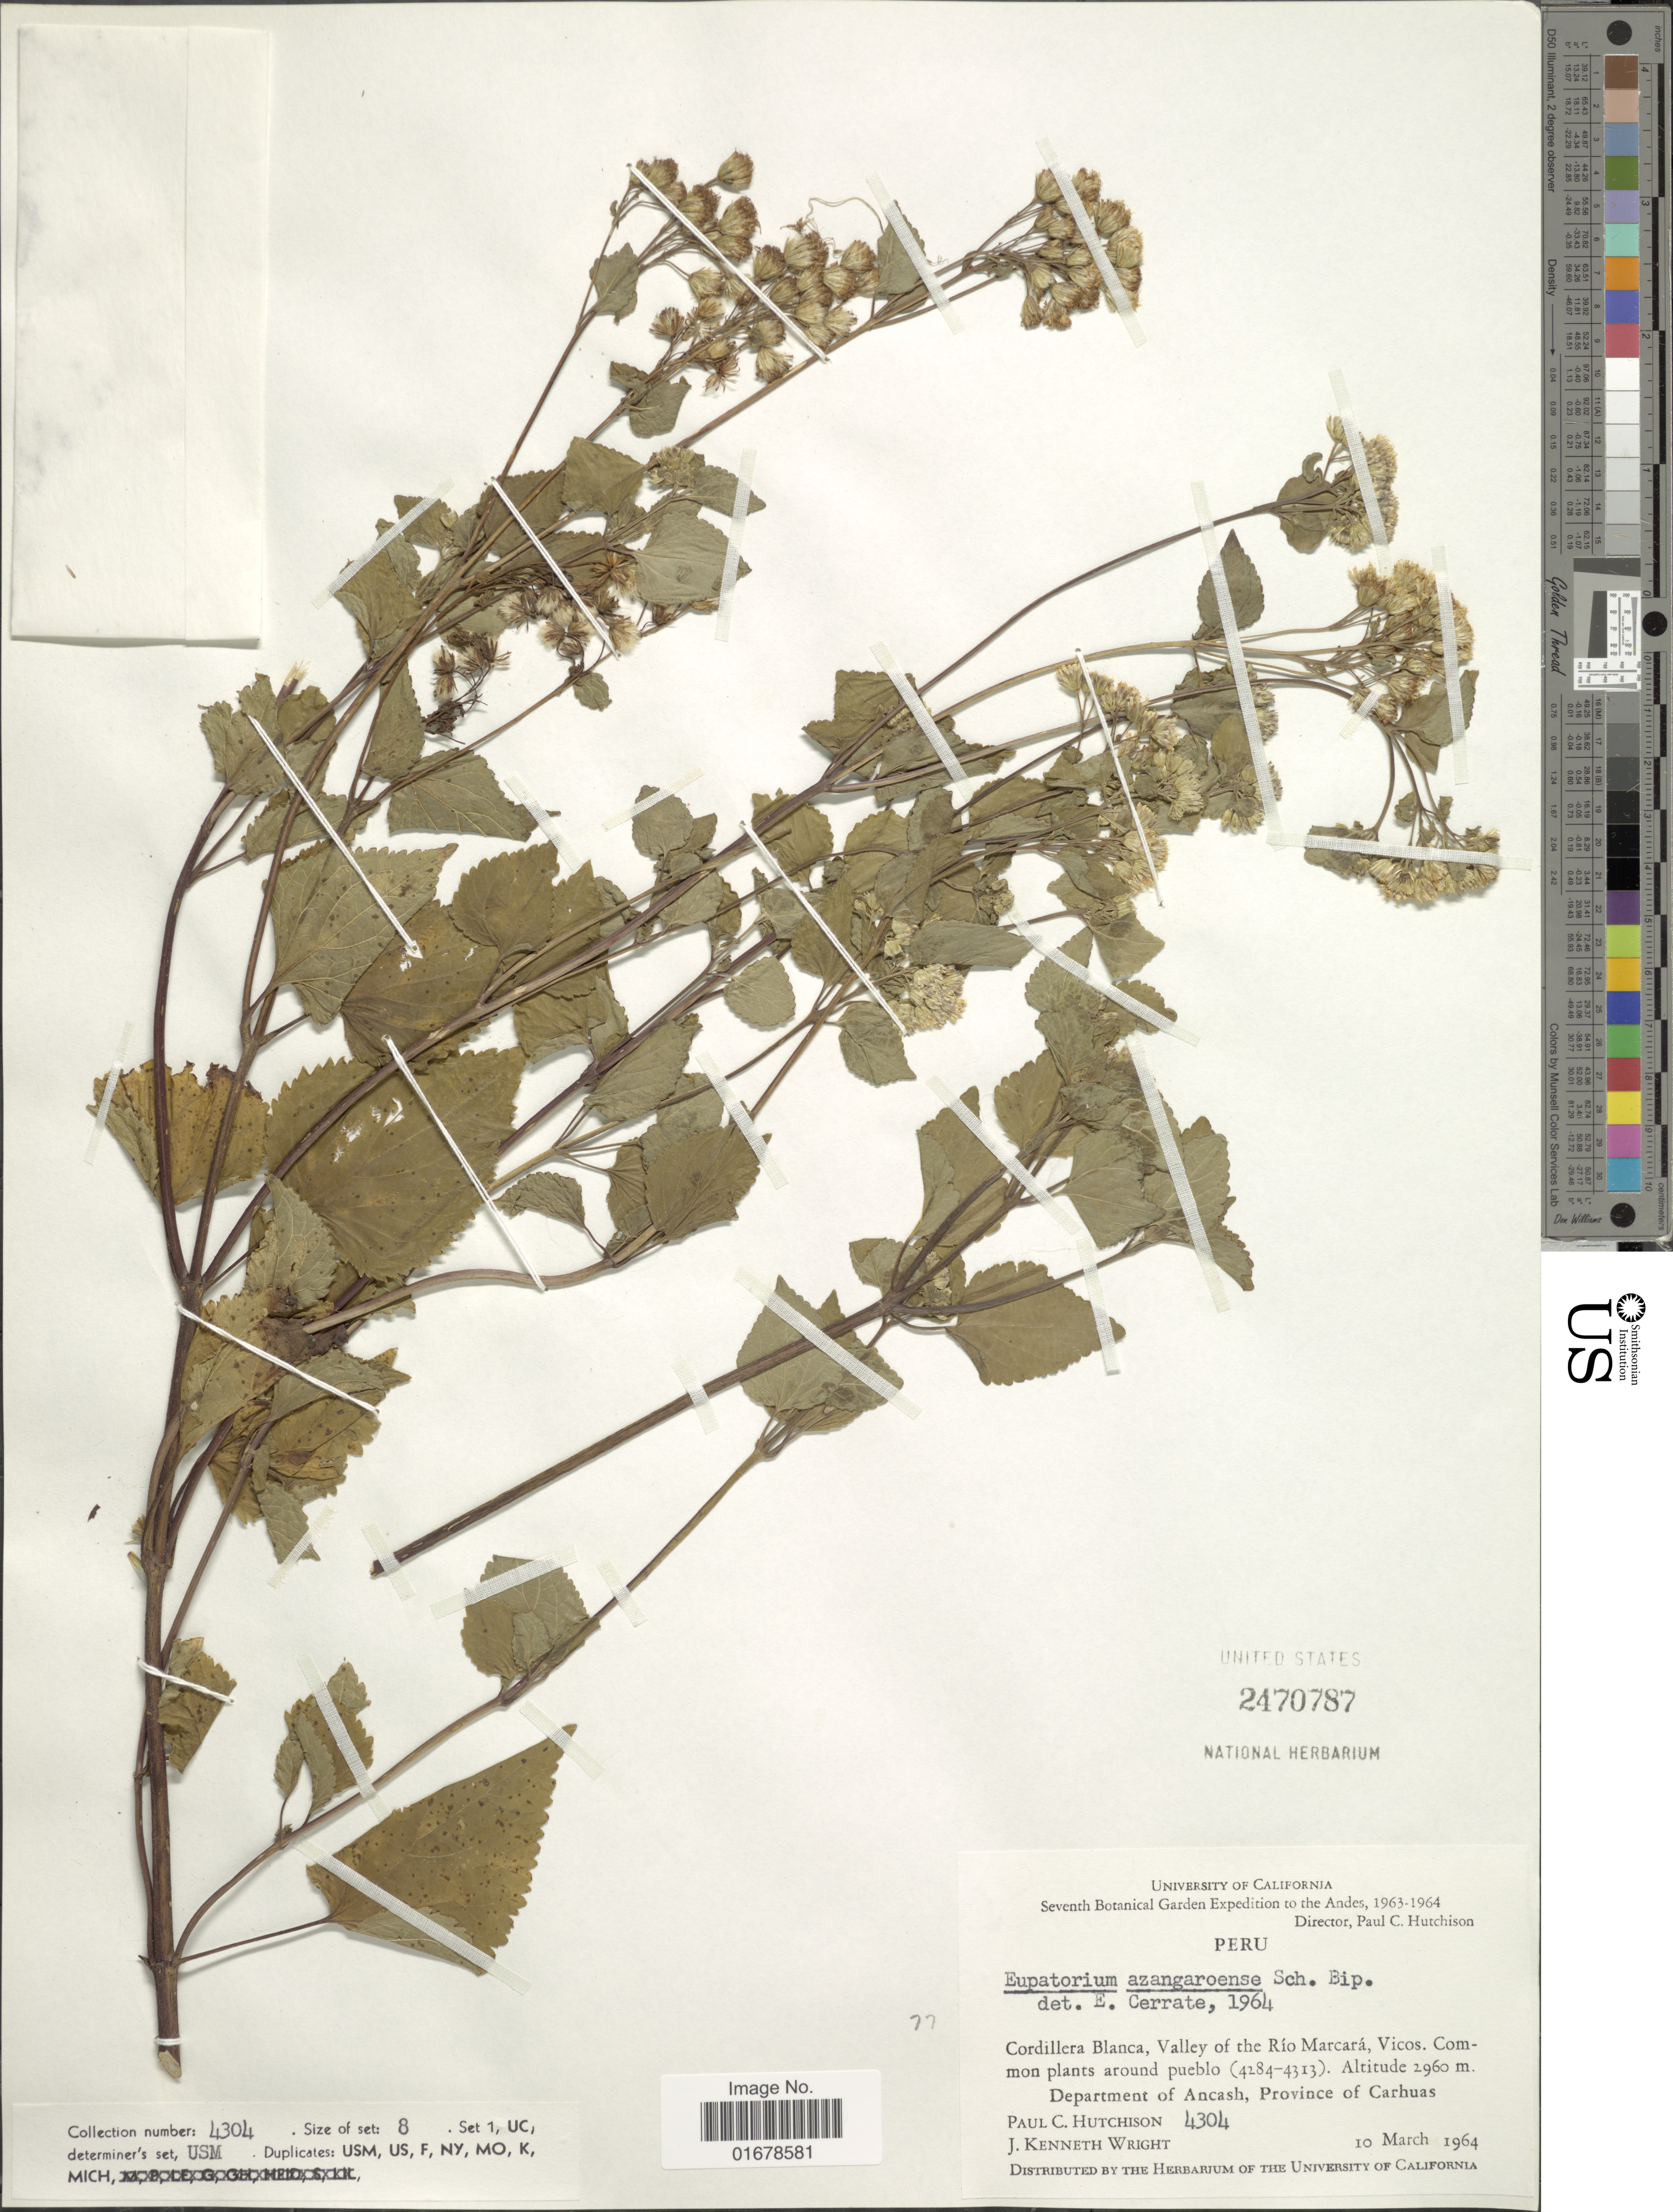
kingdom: Plantae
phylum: Tracheophyta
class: Magnoliopsida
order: Asterales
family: Asteraceae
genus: Ageratina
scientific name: Ageratina sp.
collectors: P. C. Hutchison & J. K. Wright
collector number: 4304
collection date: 1964-03-10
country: Peru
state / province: Ancash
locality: Cordillera Blanca, Valley of the Rio Marcara, Vicos. Common plants around pueblo (4284-4313, Department of Ancash, Province of Carhuas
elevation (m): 2960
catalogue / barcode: US 2470787